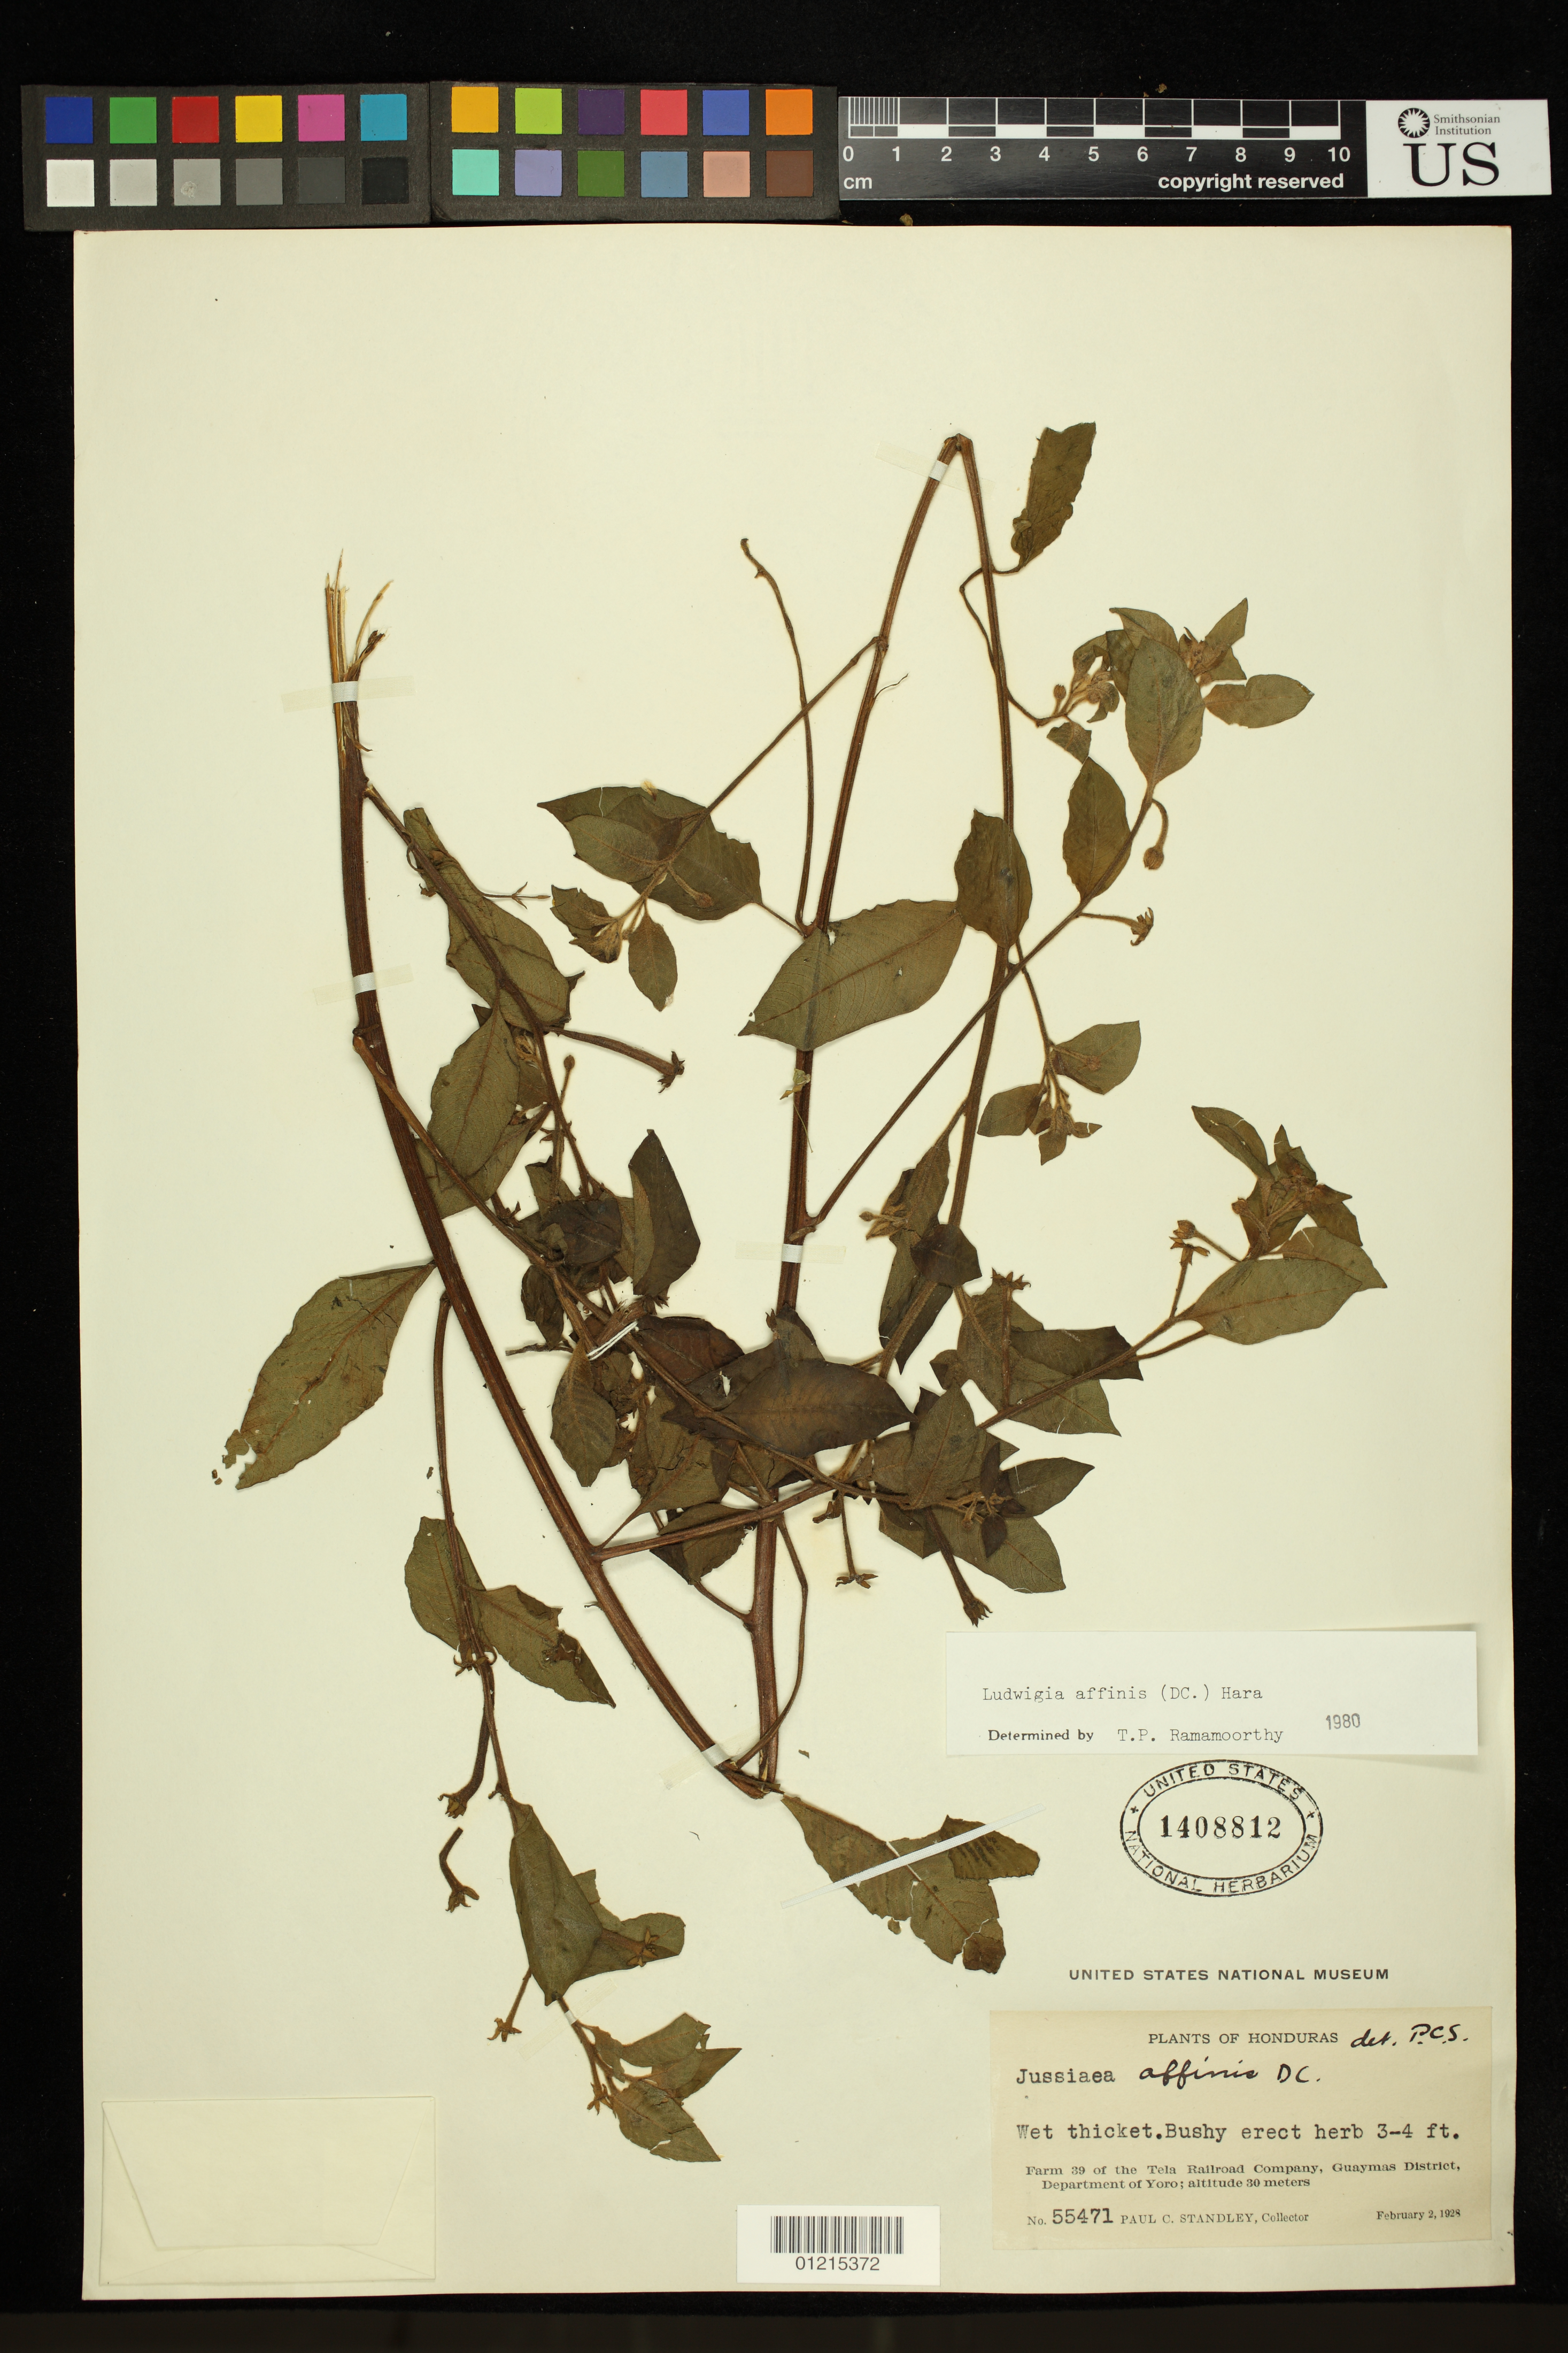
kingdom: Plantae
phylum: Tracheophyta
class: Magnoliopsida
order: Myrtales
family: Onagraceae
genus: Ludwigia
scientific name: Ludwigia affinis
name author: (DC.) H. Hara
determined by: Ramamoorthy, T. P.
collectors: P. C. Standley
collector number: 55471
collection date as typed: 2 Feb 1928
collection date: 1928-02-02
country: Honduras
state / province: Yoro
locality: Farm 39 of the Tela Railroad Company, Guaymas District.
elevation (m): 30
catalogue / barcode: US 1408812